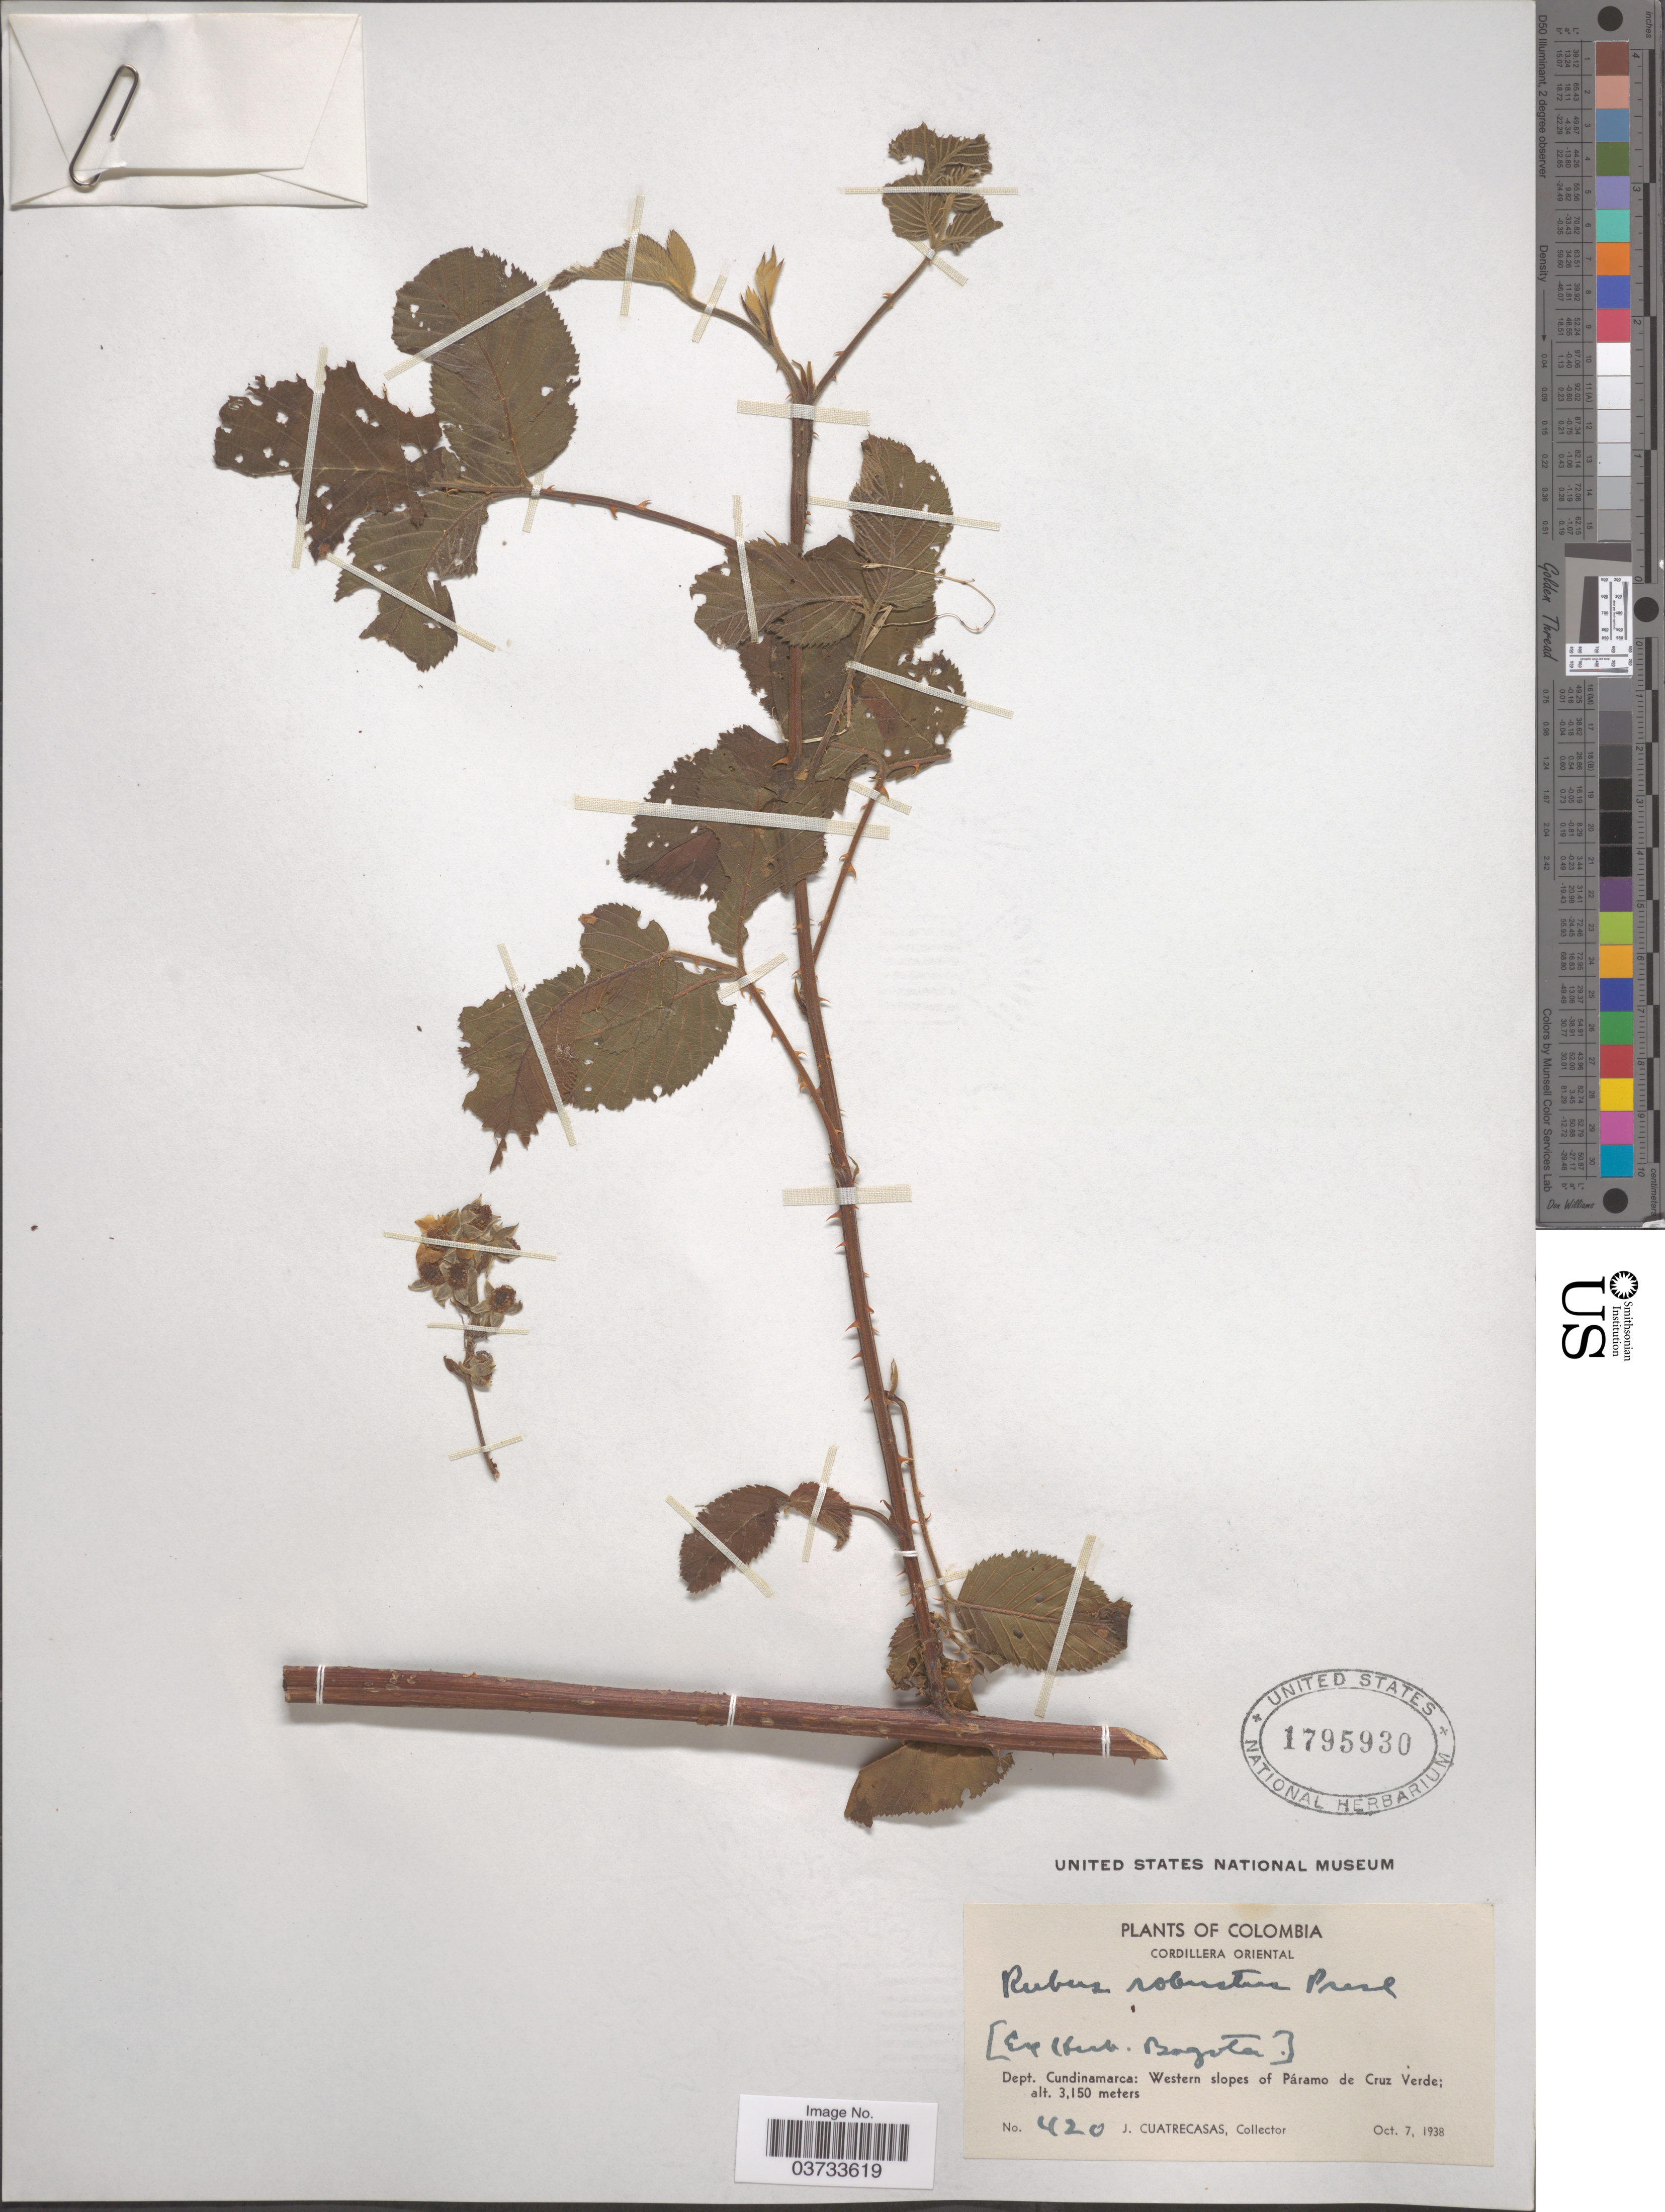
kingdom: Plantae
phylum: Tracheophyta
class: Magnoliopsida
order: Rosales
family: Rosaceae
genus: Rubus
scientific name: Rubus robustus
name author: C. Presl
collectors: J. Cuatrecasas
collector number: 420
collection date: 1938-10-07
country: Colombia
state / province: Cundinamarca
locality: Cordillera Oriental. Dept. Cundinamarca: Western slopes of Páramo de Cruz Verde.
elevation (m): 3150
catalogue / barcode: US 1795930